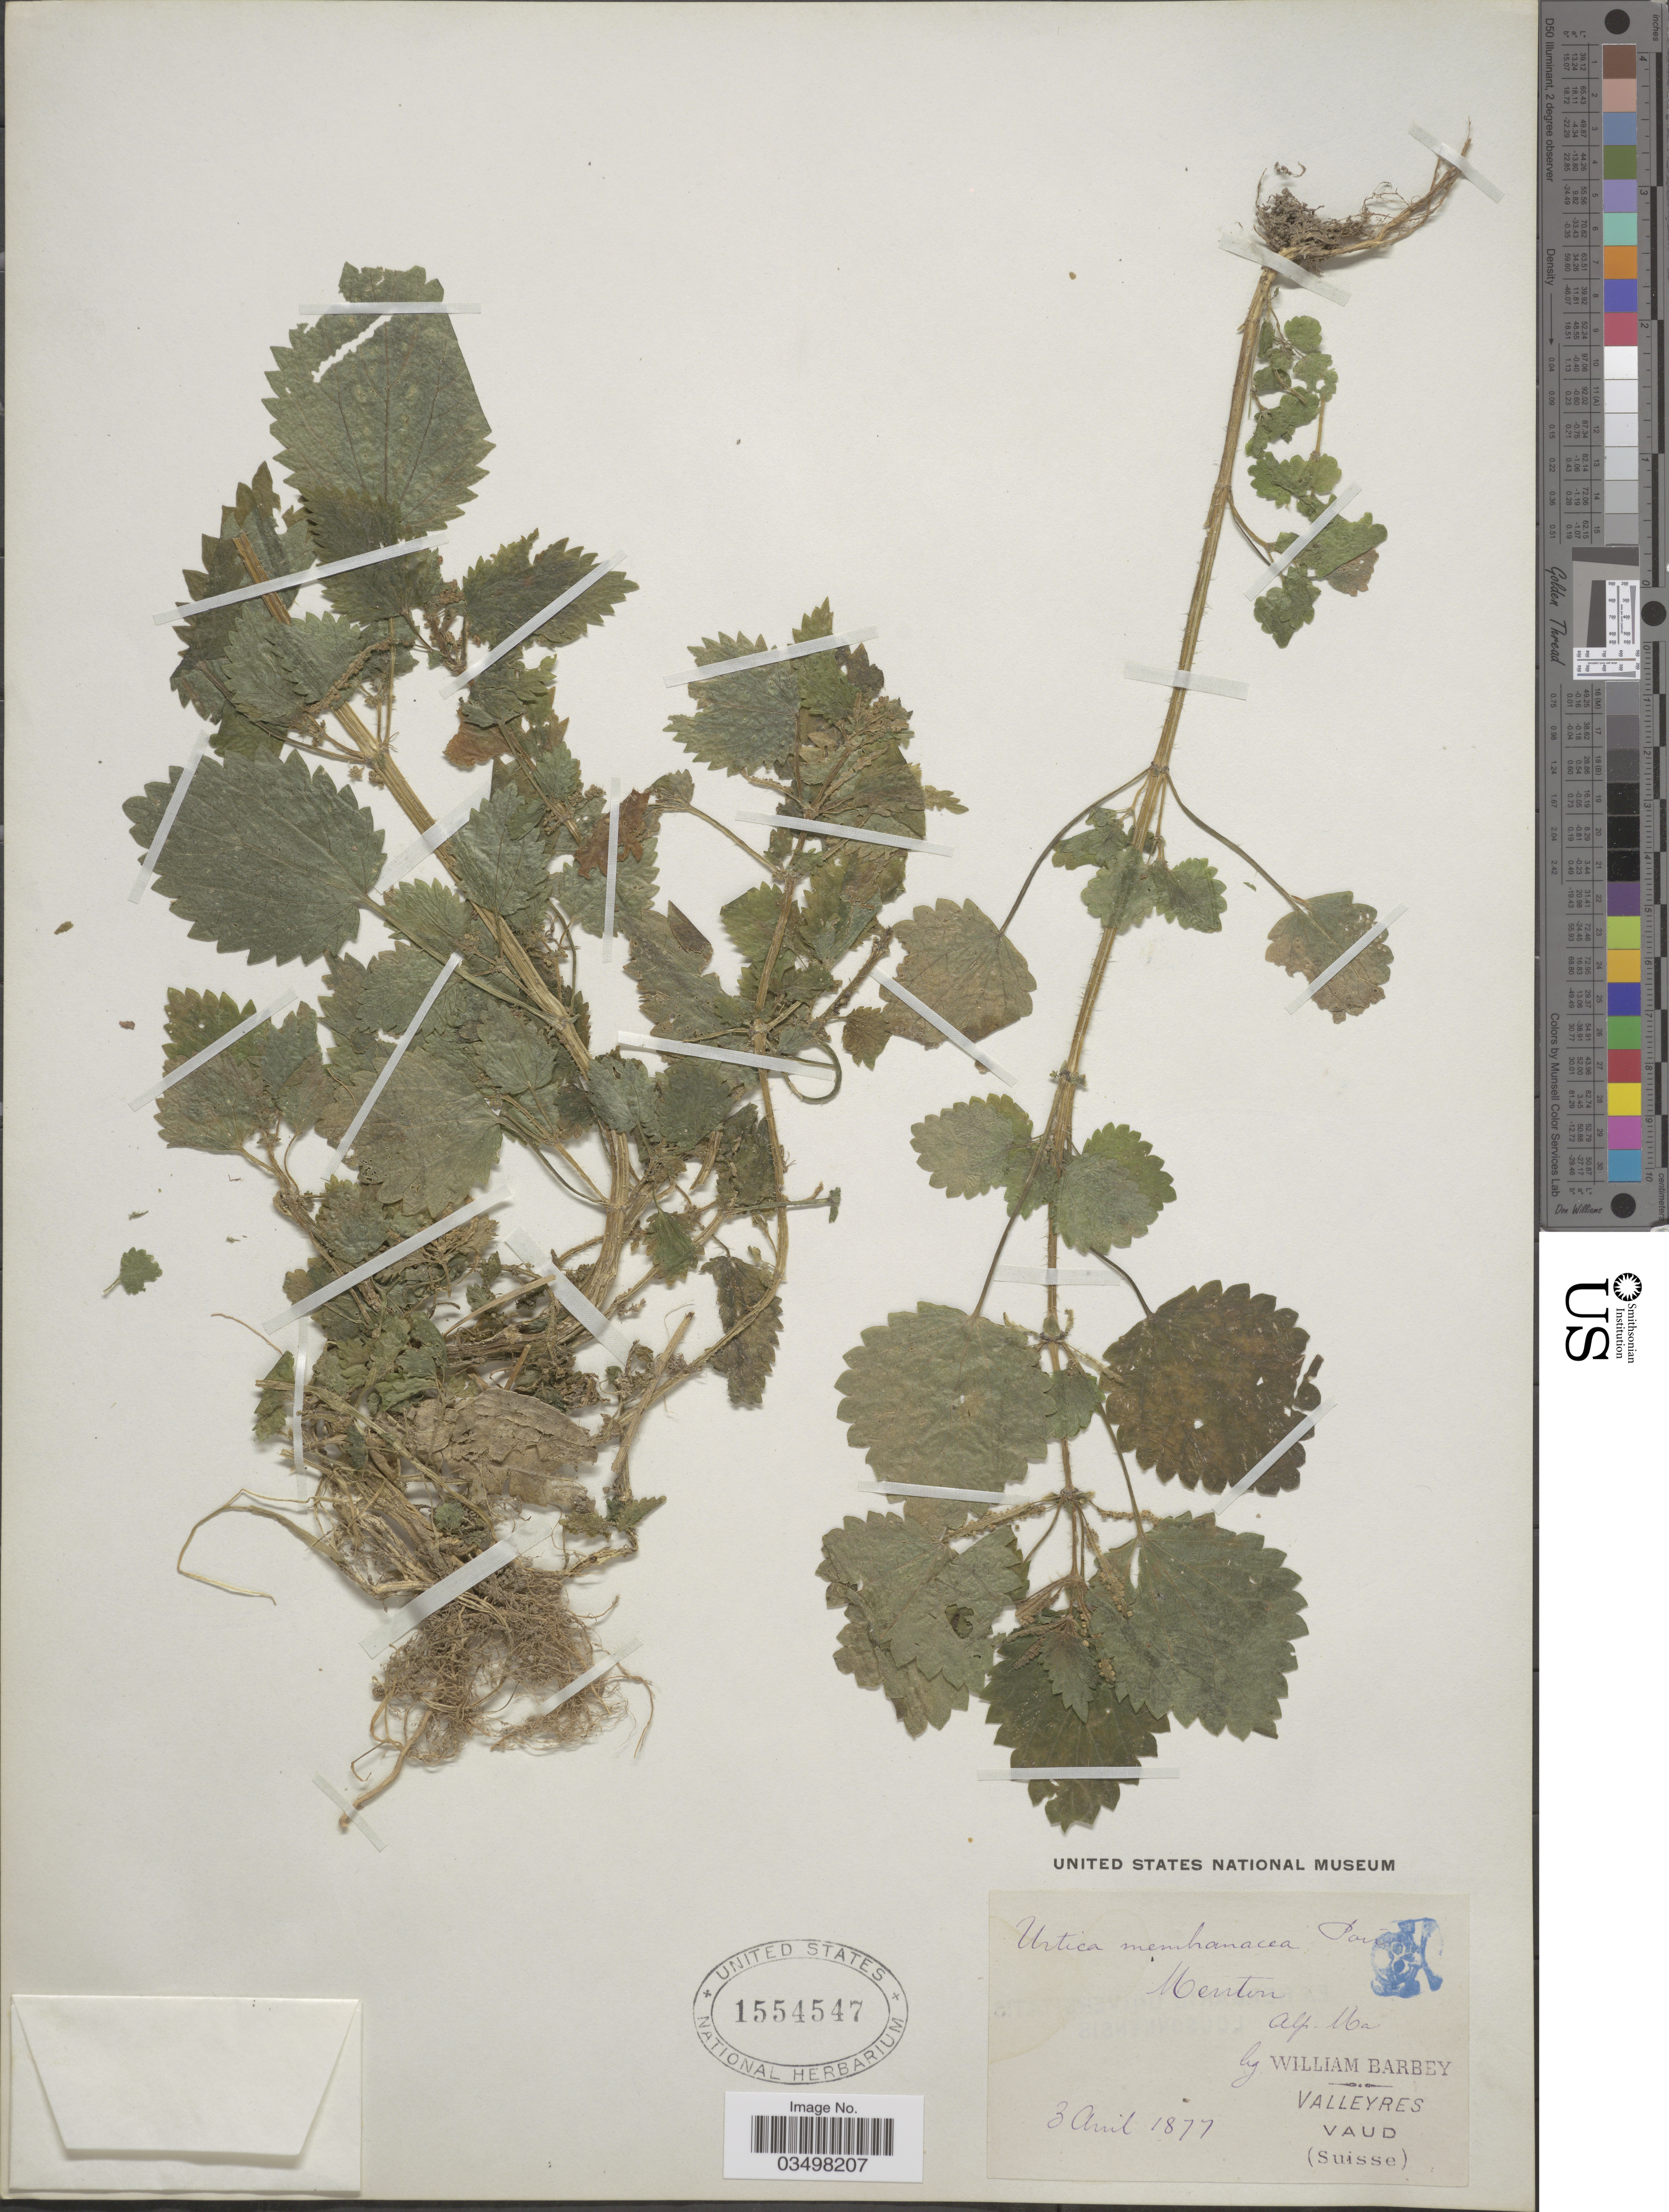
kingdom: Plantae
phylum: Tracheophyta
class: Magnoliopsida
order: Rosales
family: Urticaceae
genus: Urtica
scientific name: Urtica membranacea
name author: Poir.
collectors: W. Barbey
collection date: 1877-04-03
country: Switzerland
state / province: Vaud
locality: Valleyres, (Suisse).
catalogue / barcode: US 1554547